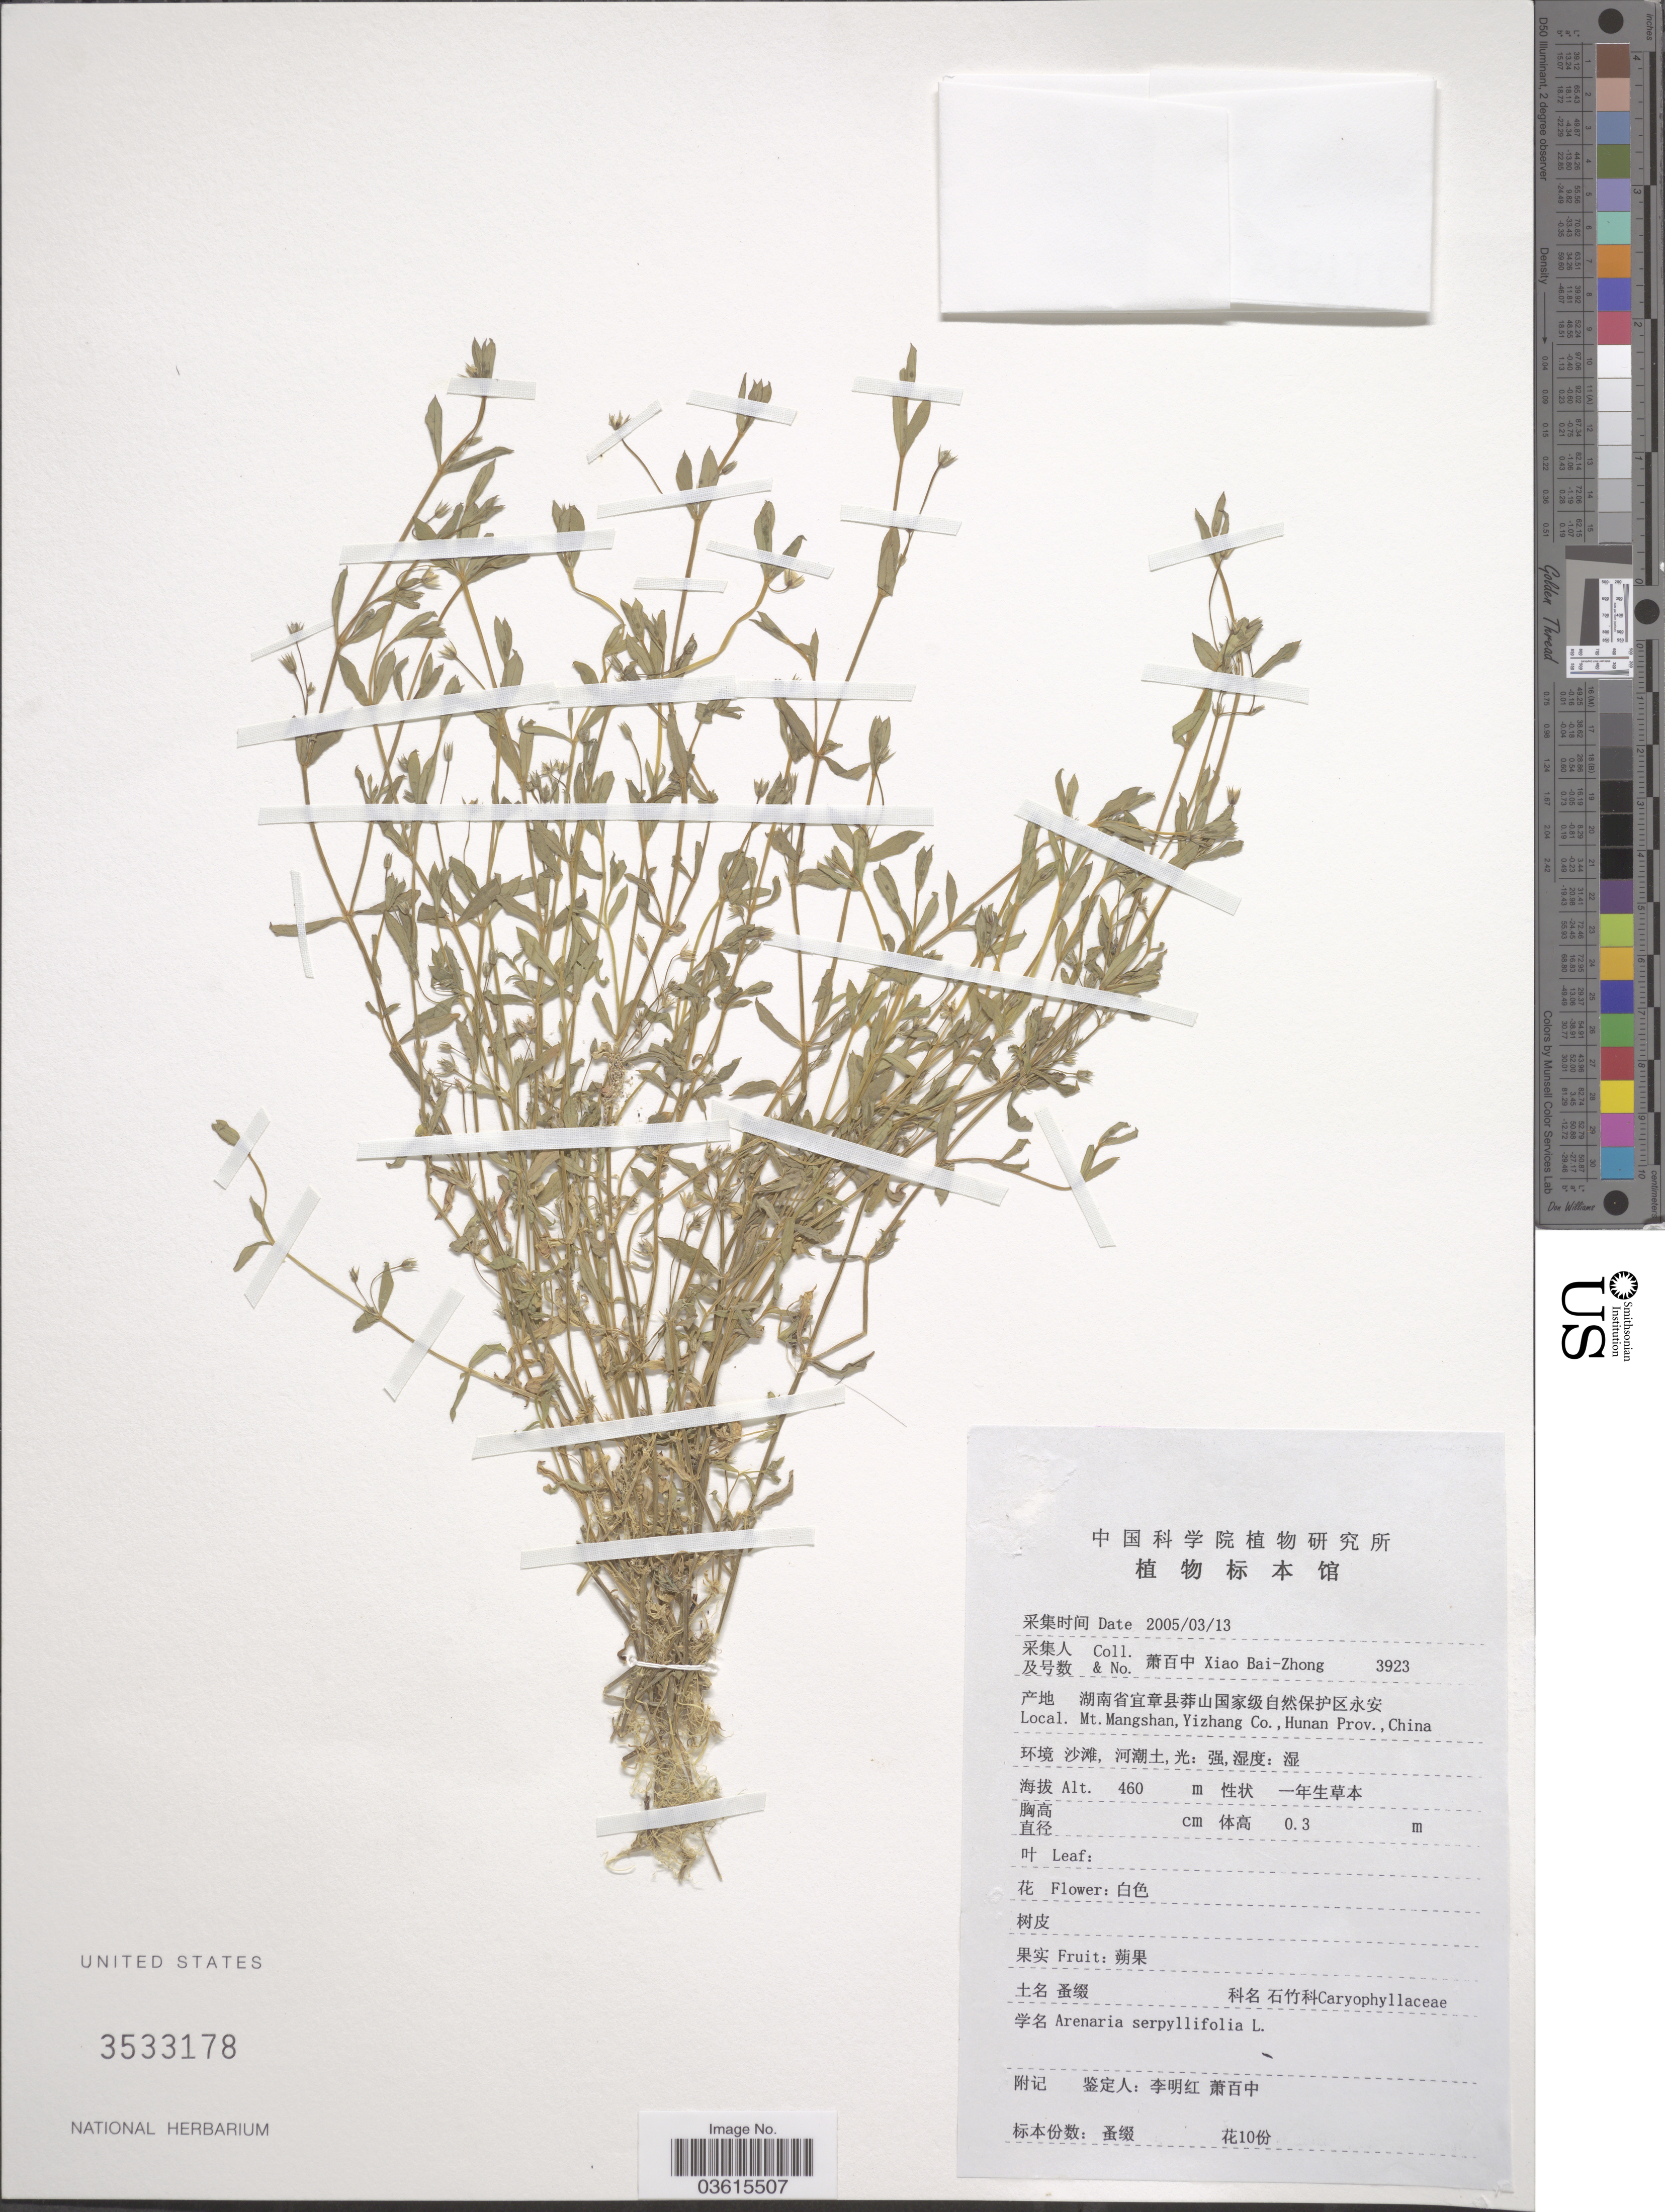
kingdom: Plantae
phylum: Tracheophyta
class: Magnoliopsida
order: Caryophyllales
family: Caryophyllaceae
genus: Arenaria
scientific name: Arenaria serpyllifolia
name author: L.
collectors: B. Z. Xiao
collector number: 3923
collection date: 2005-03-13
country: China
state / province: Hunan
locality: Mt. Mangshan, Yizhang Co.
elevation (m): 460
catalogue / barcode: US 3533178